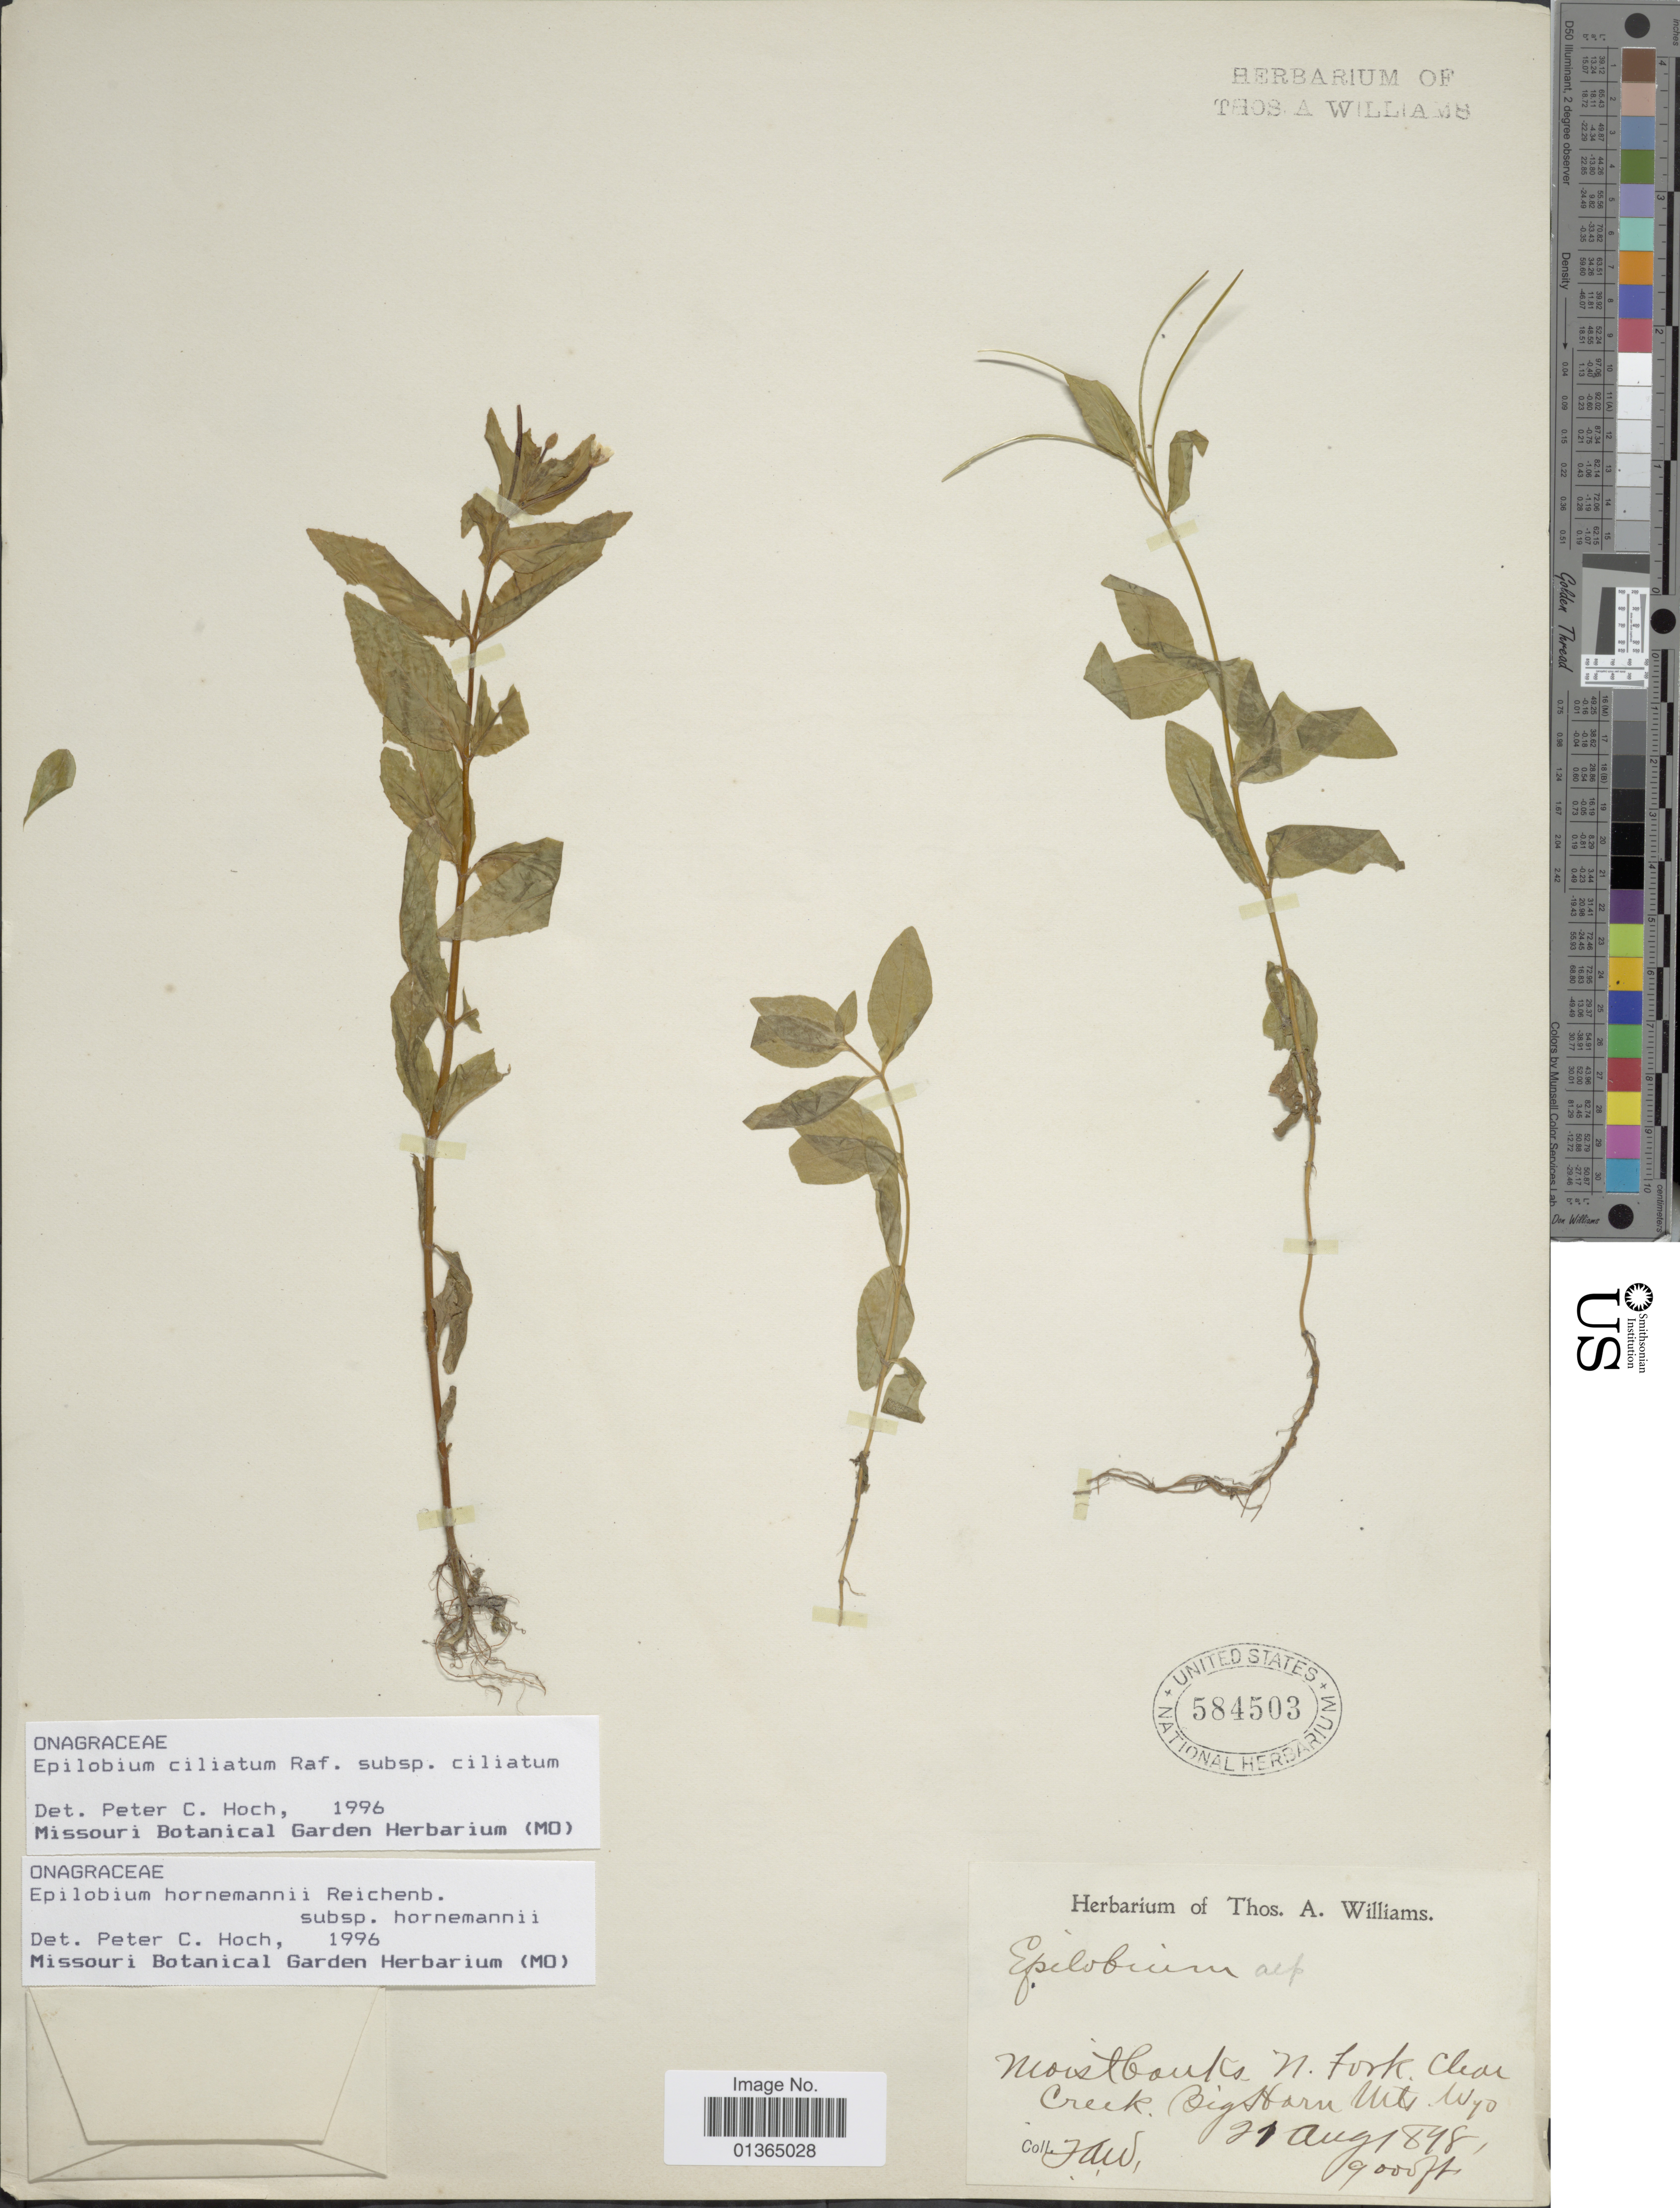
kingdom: Plantae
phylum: Tracheophyta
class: Magnoliopsida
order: Myrtales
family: Onagraceae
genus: Epilobium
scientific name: Epilobium hornemannii subsp. hornemannii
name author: Rchb.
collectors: T. A. Williams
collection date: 1898-08-21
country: United States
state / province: Wyoming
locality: Moist banks N. Fork, Clear Creek, Bighorn Mts.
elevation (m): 2743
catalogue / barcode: US 584503